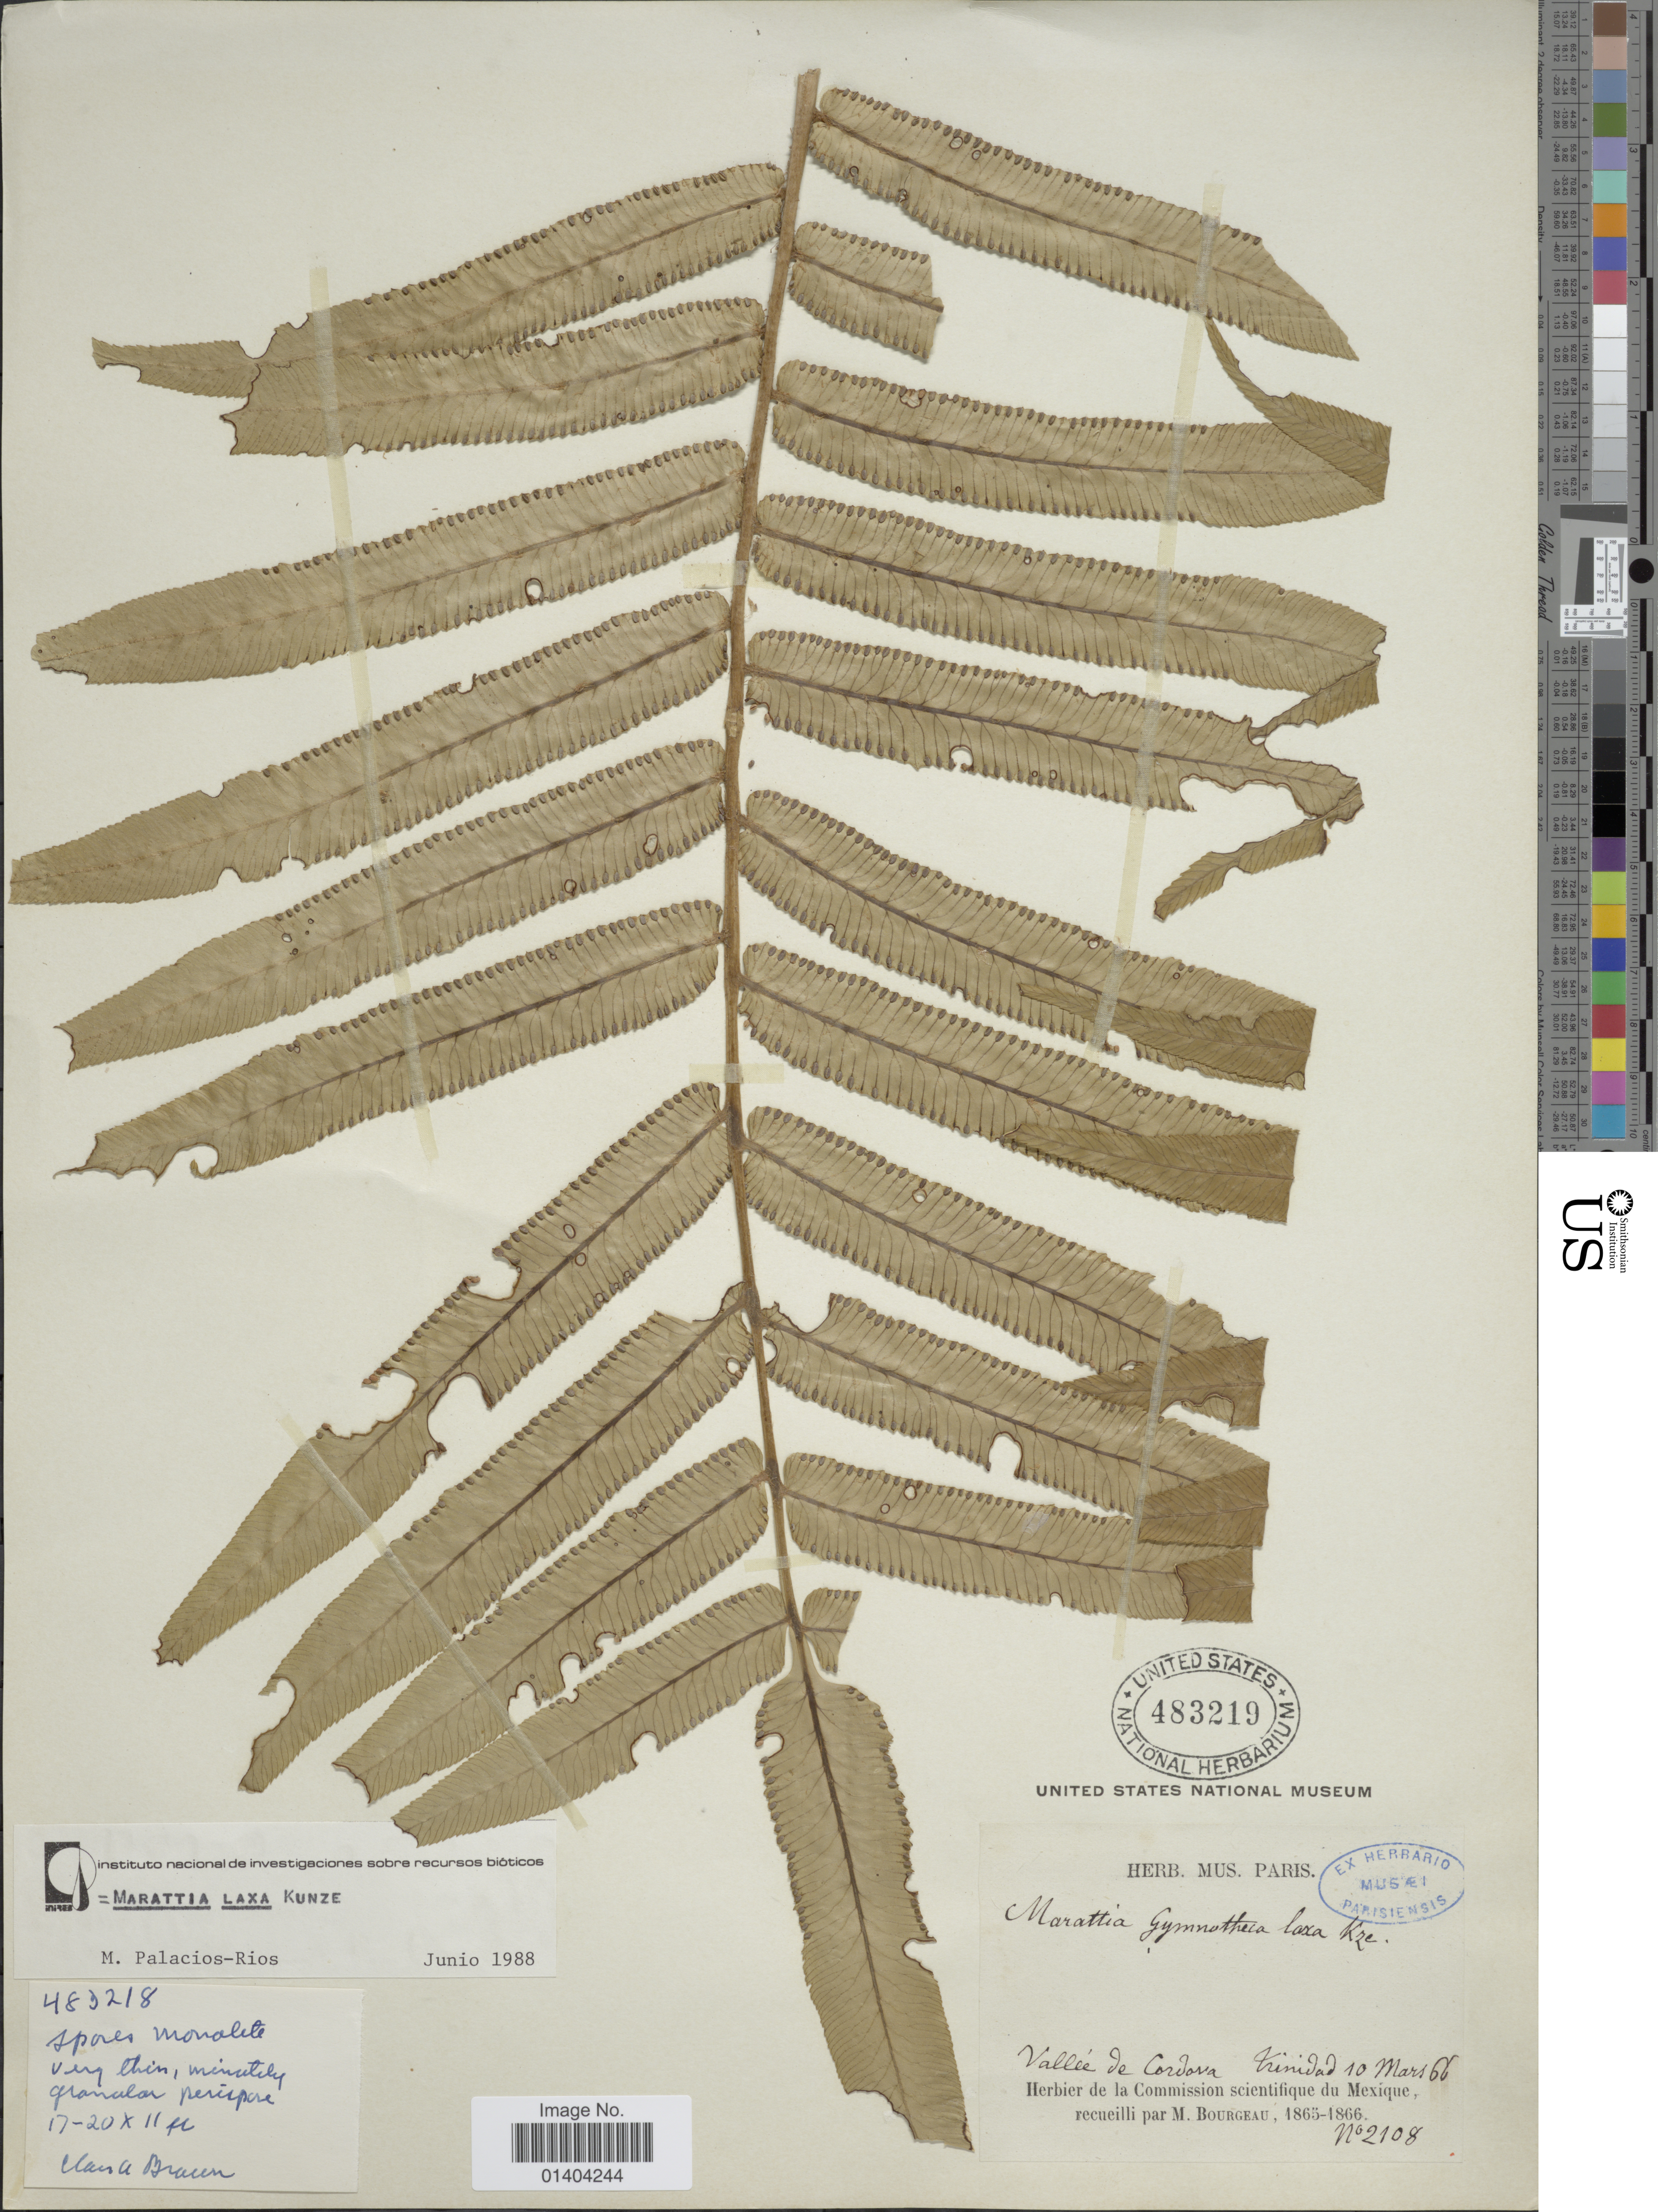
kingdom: Plantae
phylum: Tracheophyta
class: Polypodiopsida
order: Marattiales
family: Marattiaceae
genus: Marattia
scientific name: Marattia laxa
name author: Kunze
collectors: M. Bourgeau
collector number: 2108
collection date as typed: Transcribed d/m/y: 10/3/66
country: Mexico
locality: Vallee de Cordova, Trinidad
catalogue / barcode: US 483219